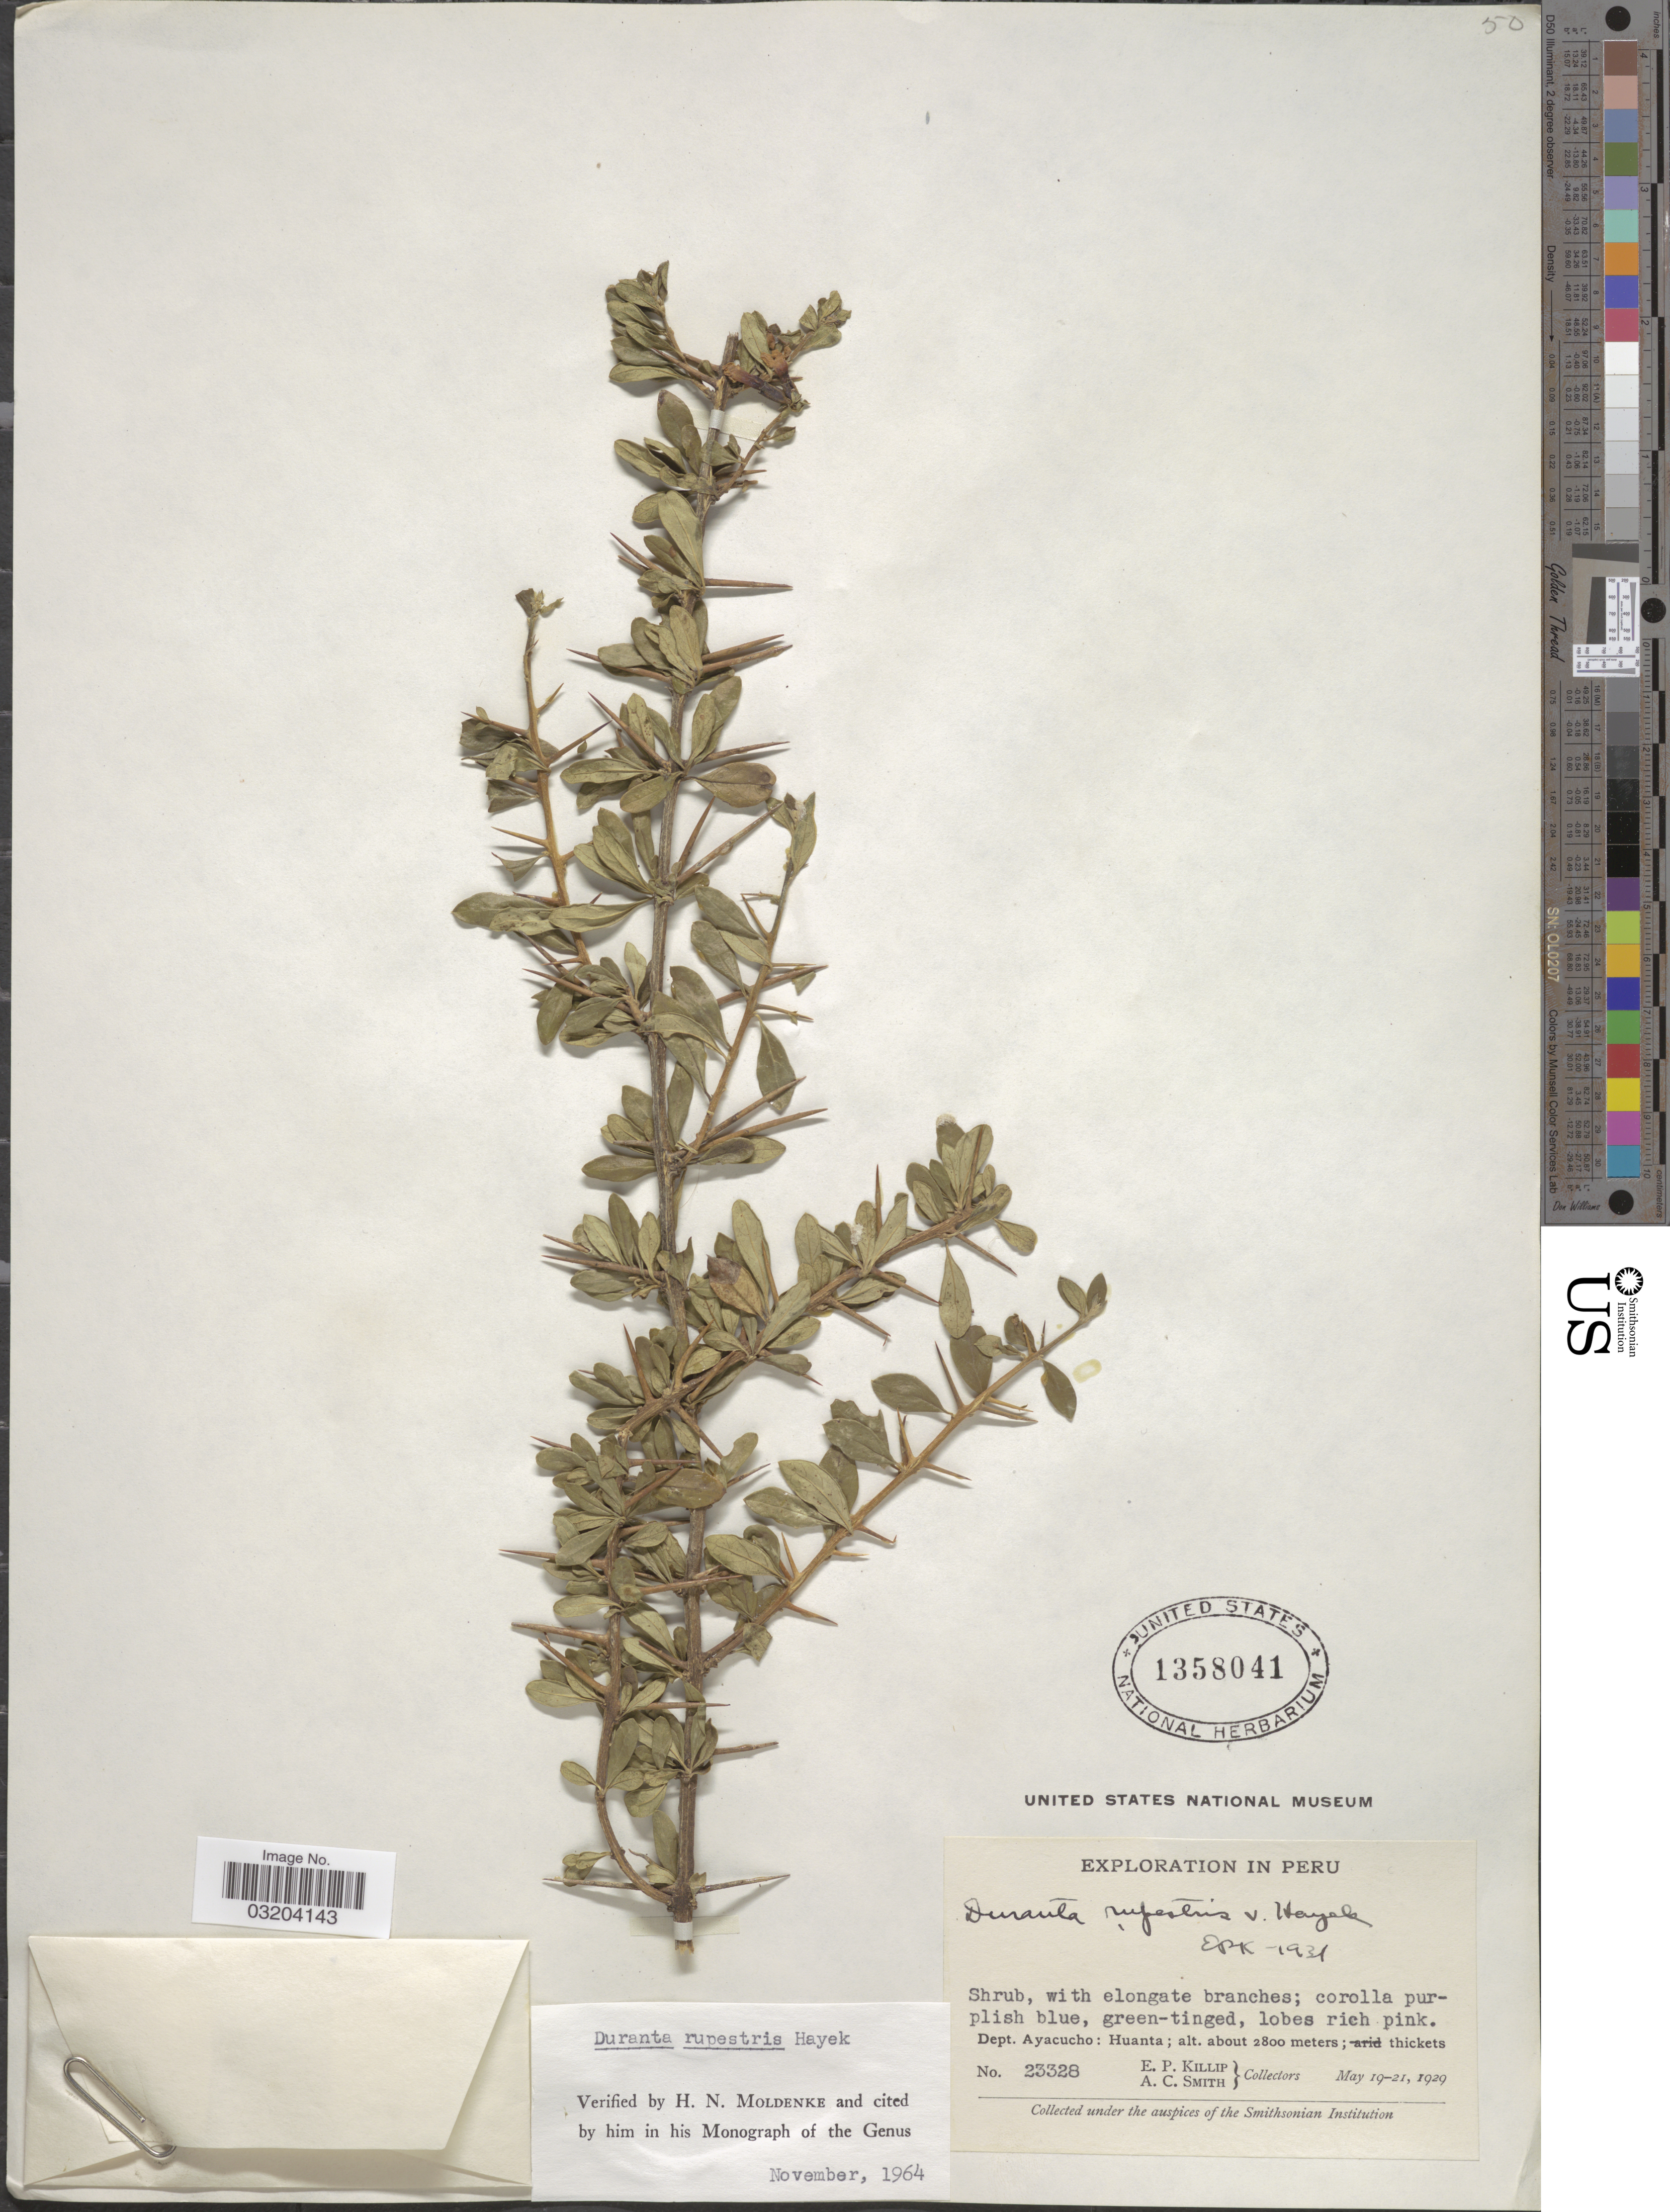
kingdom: Plantae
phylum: Tracheophyta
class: Magnoliopsida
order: Lamiales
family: Verbenaceae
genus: Duranta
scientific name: Duranta sp.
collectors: E. P. Killip & A. C. Smith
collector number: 23328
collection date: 1929-05-19/1929-05-21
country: Peru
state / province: Ayacucho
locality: Dept. Ayacucho: Huanta.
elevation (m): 2800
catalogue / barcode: US 1358041